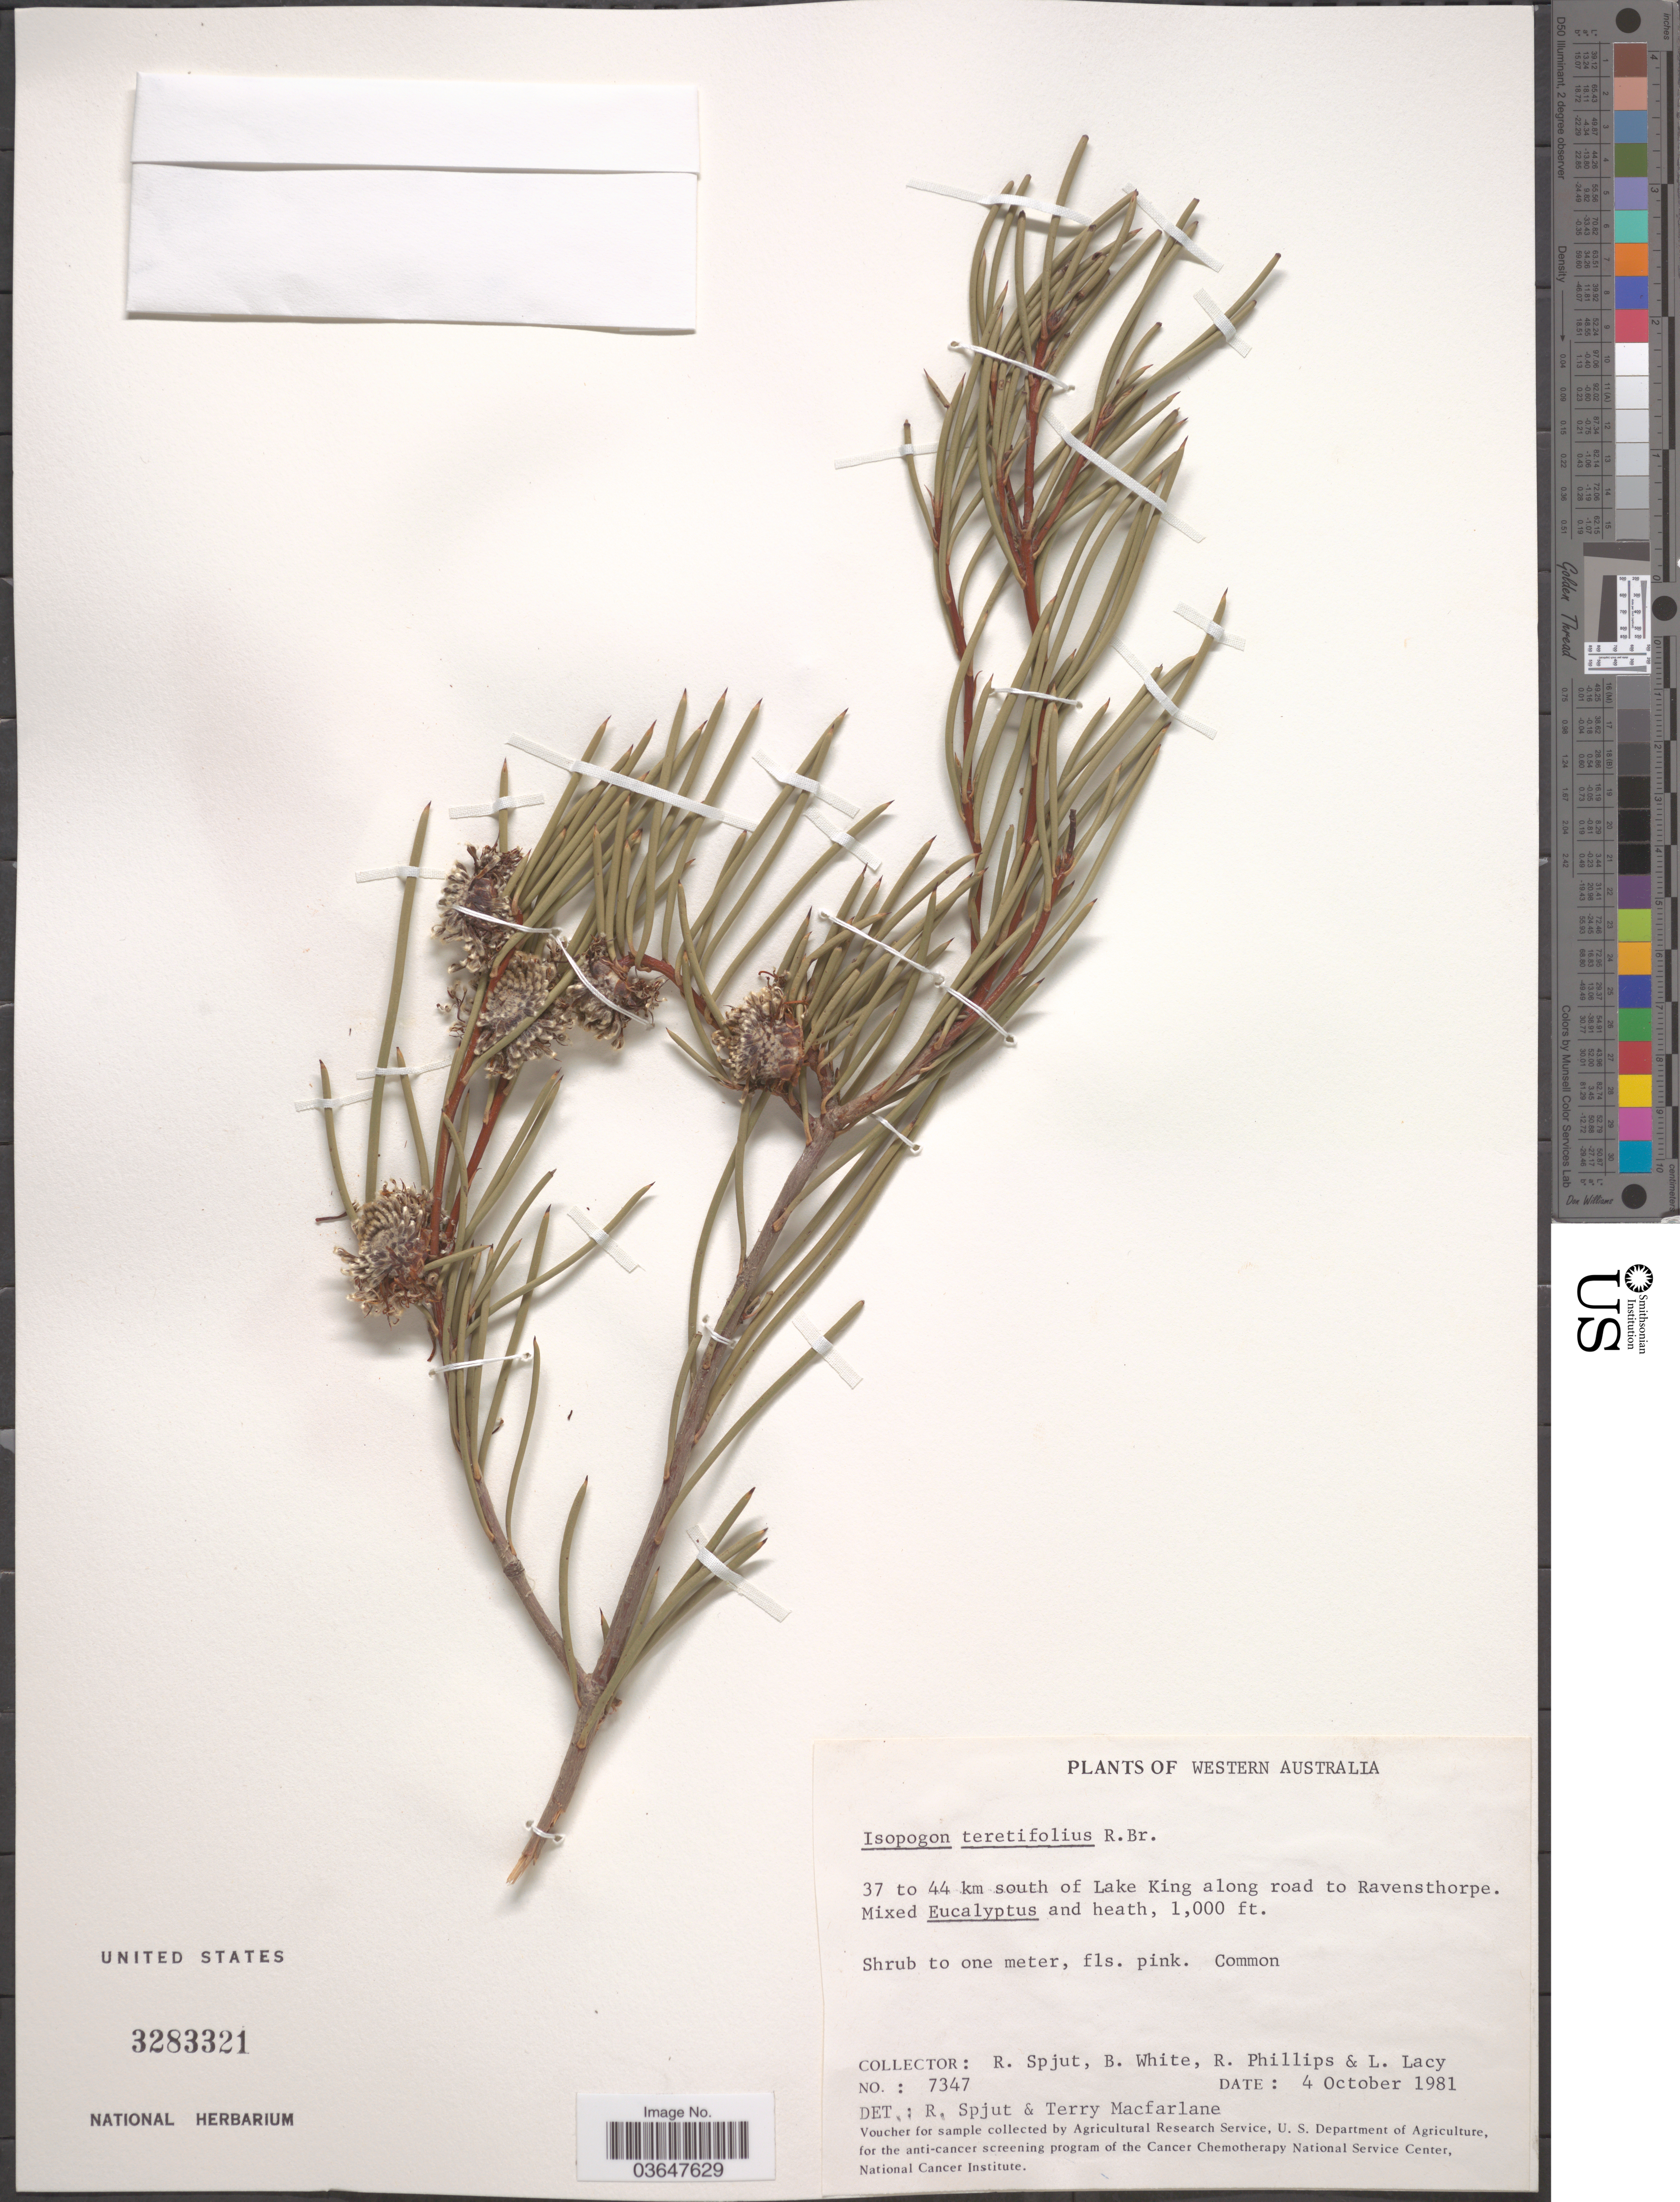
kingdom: Plantae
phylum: Tracheophyta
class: Magnoliopsida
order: Proteales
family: Proteaceae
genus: Isopogon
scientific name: Isopogon teretifolius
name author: R. Br.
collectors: R. Spjut, B. S. White, R. Phillips & L. Lacy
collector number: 7347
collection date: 1981-10-04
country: Australia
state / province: Western Australia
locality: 37 to 44 km south of Lake King along road to Ravensthorpe.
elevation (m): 305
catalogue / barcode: US 3283321